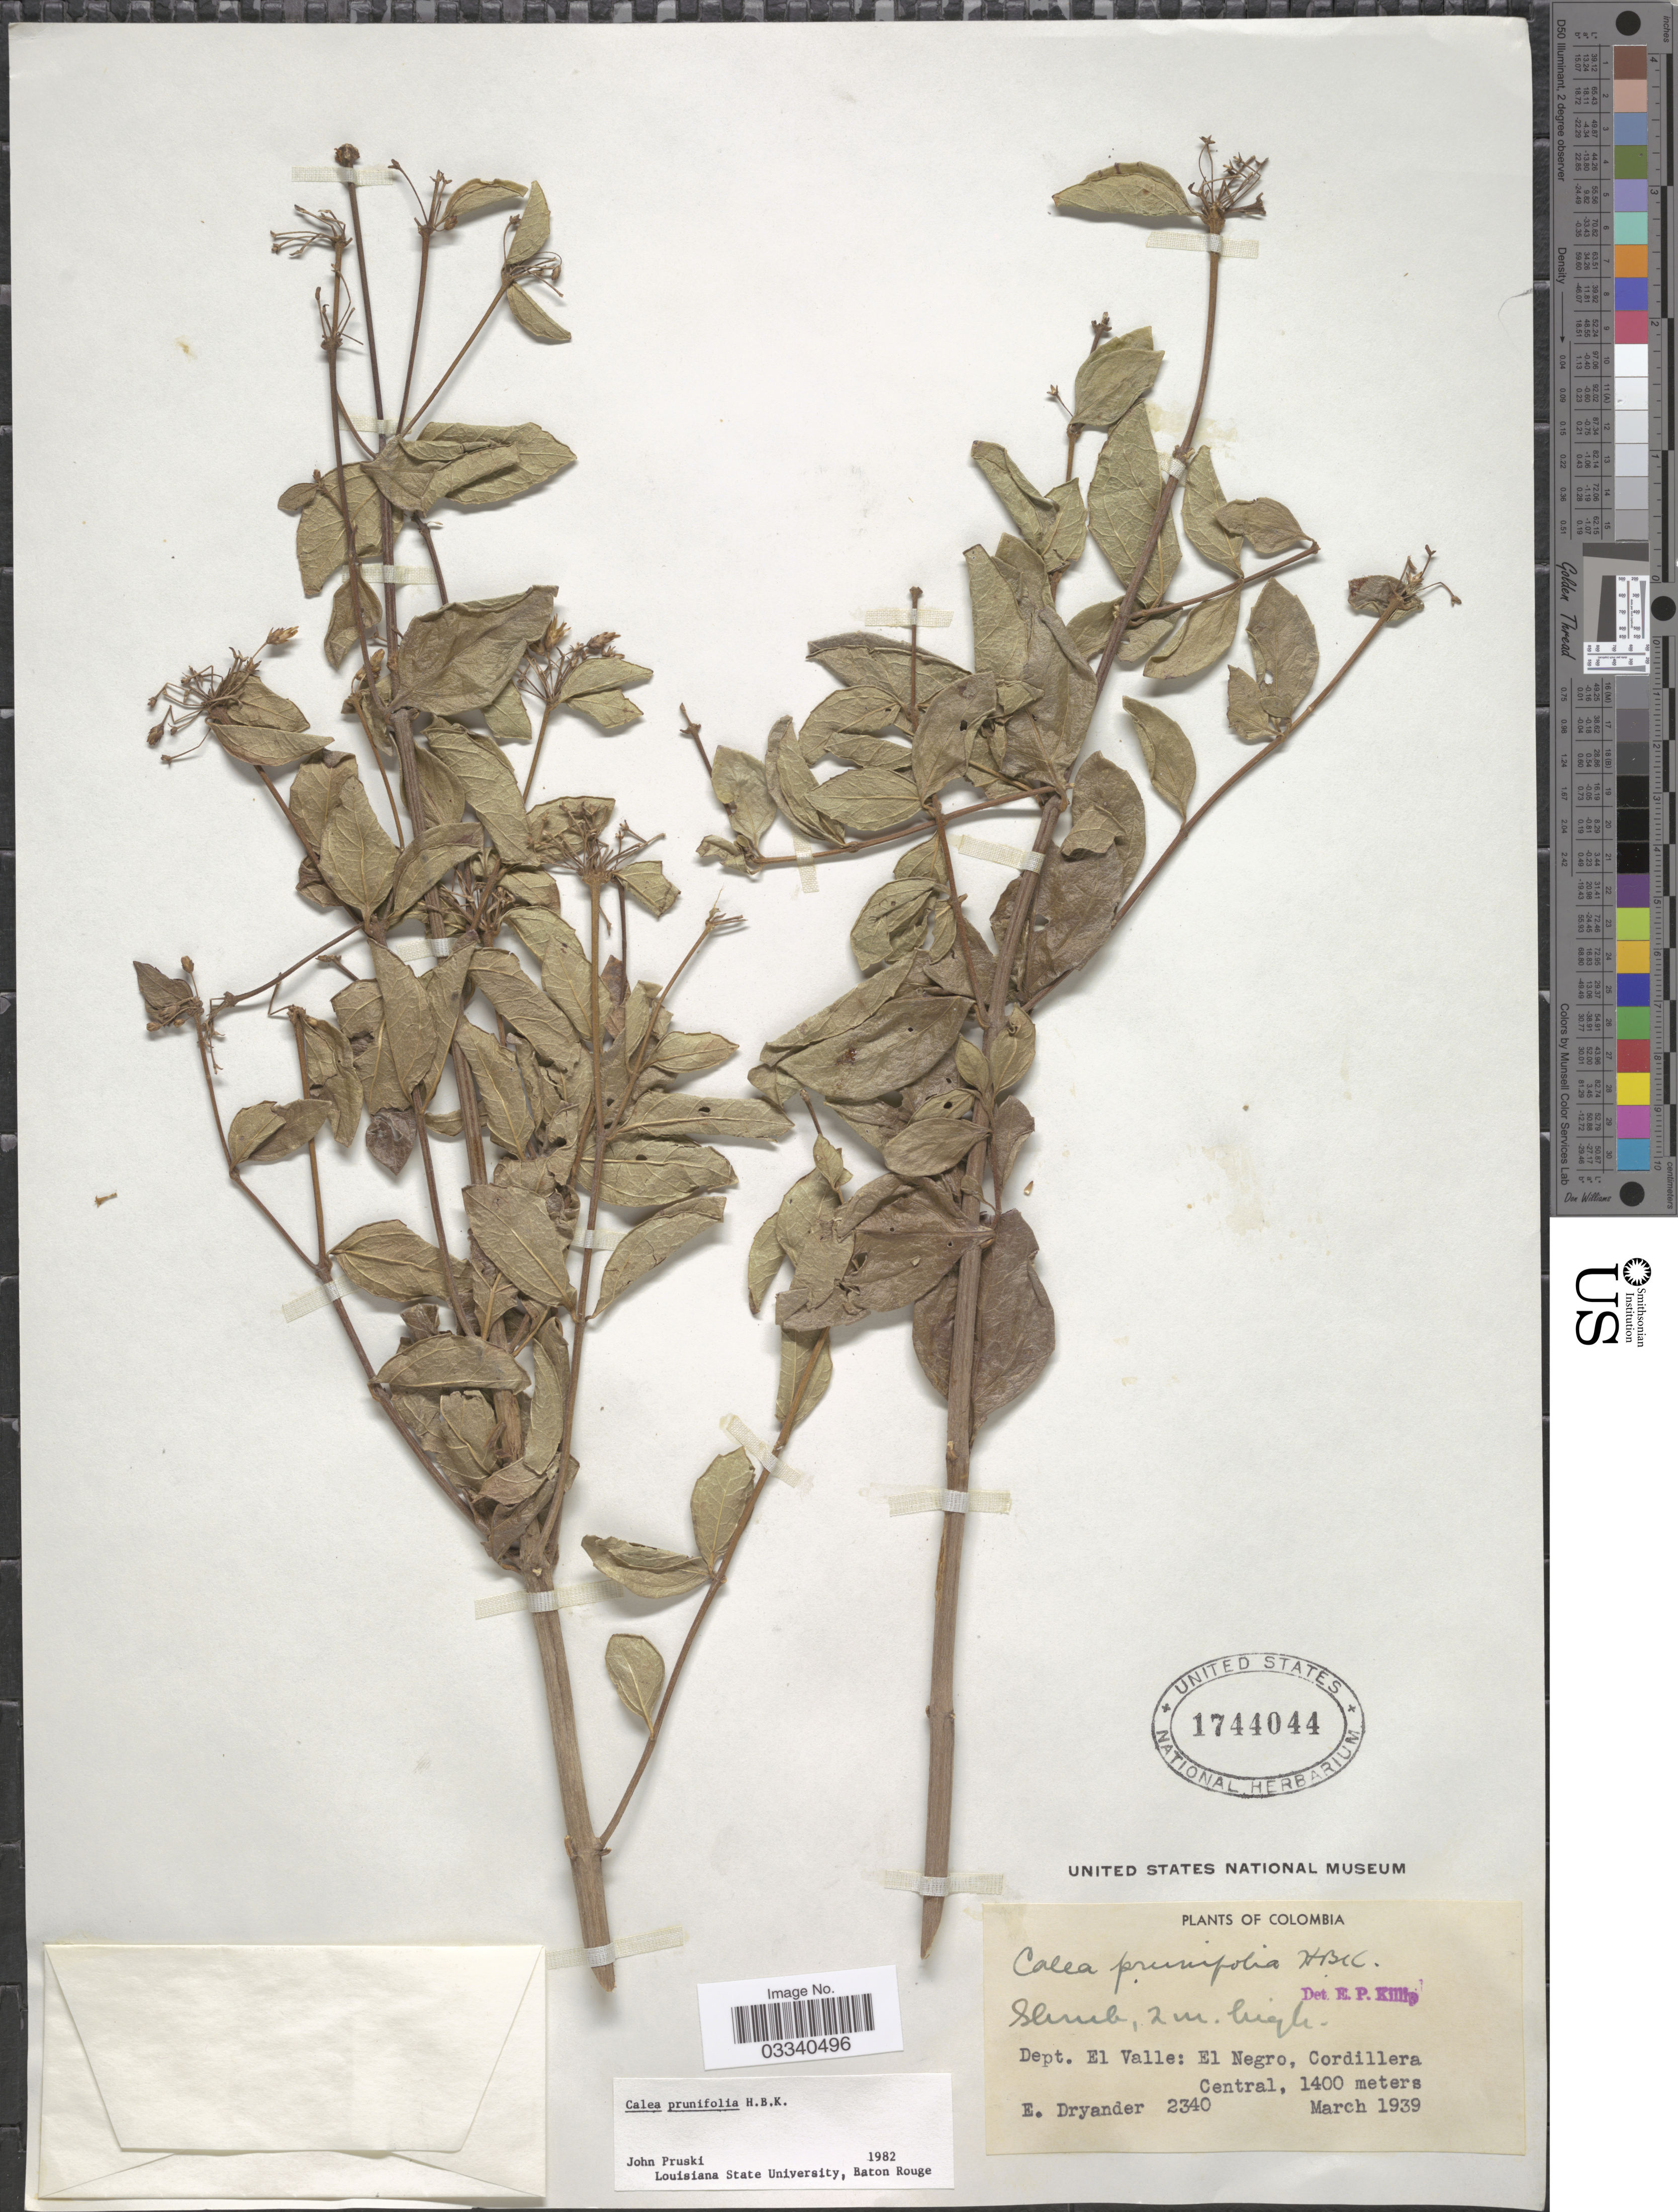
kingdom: Plantae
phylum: Tracheophyta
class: Magnoliopsida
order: Asterales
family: Asteraceae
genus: Calea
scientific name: Calea prunifolia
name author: Kunth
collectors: E. Dryander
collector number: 2340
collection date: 1939-03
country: Colombia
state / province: Valle del Cauca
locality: Dept. El Valle: El Negro, Cordillera Central.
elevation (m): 1400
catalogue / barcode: US 1744044